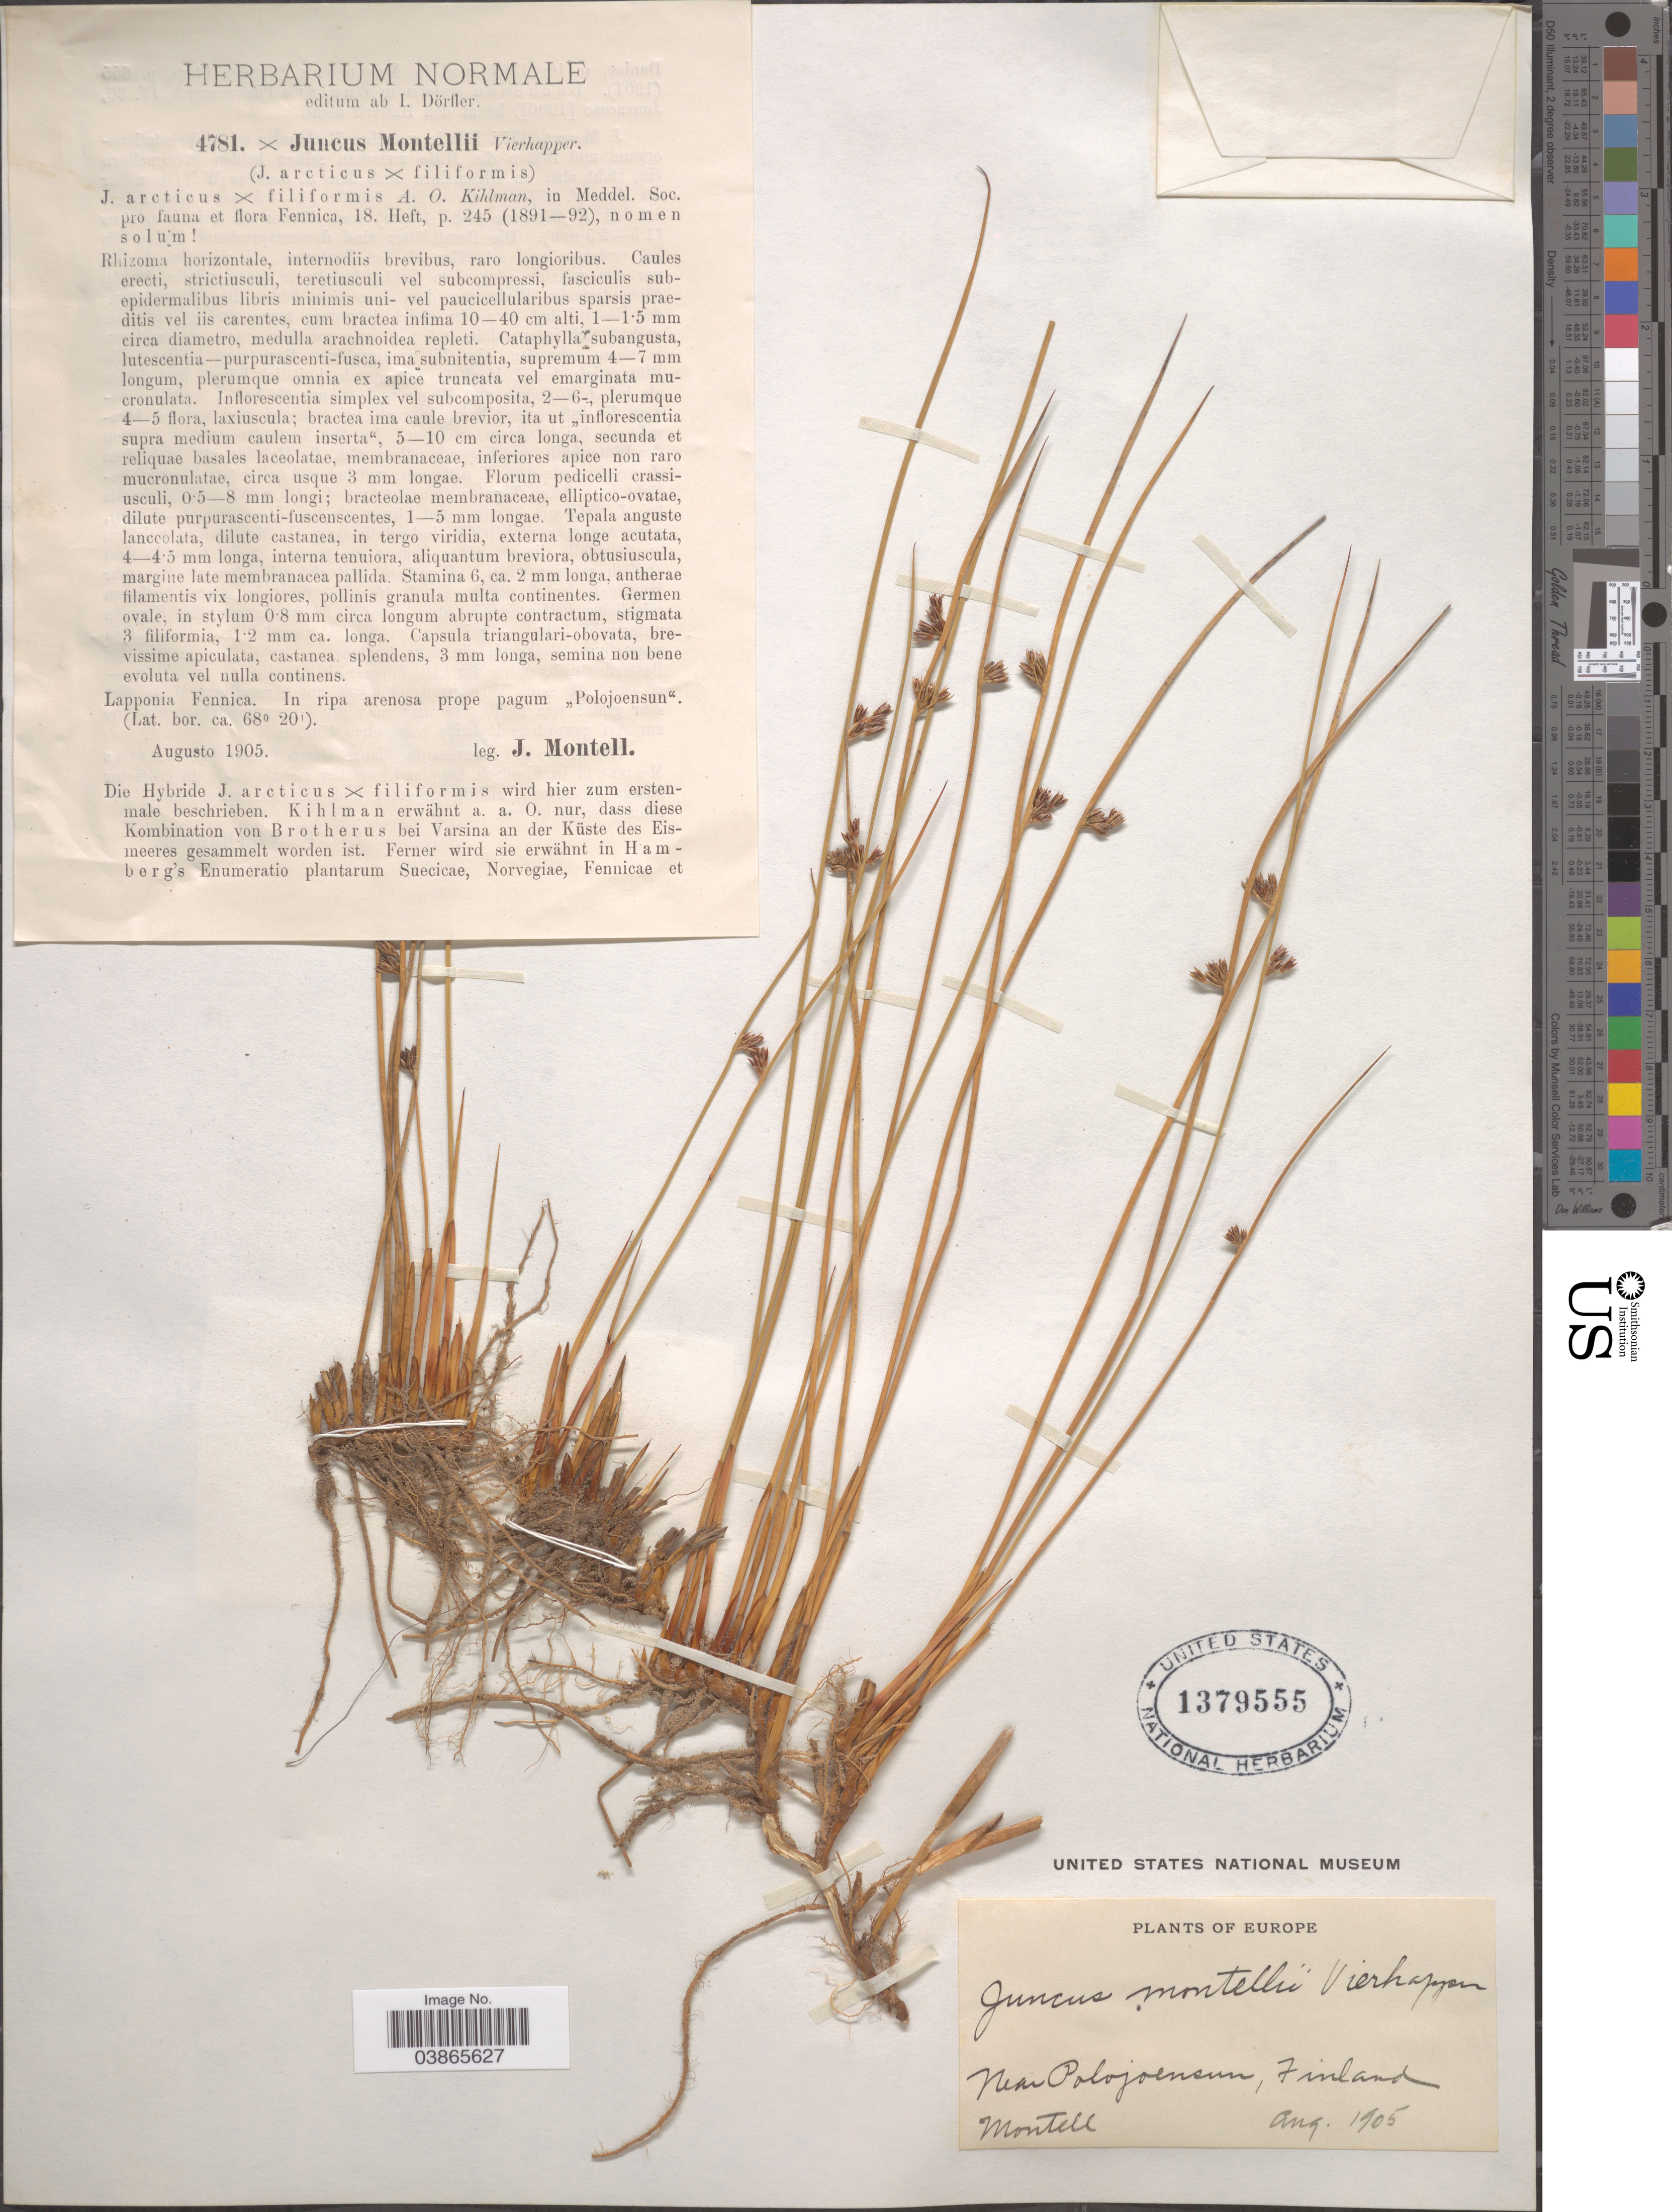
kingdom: Plantae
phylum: Tracheophyta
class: Liliopsida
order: Poales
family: Juncaceae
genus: Juncus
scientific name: Juncus montellii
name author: Vierh.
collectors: J. Montell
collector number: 4781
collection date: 1905-08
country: Finland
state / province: Lappi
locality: Lapponia. Fennica. In ripa arenosa prope pagum "Polojoensun". Near Polojoensun, Finland.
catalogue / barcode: US 1379555